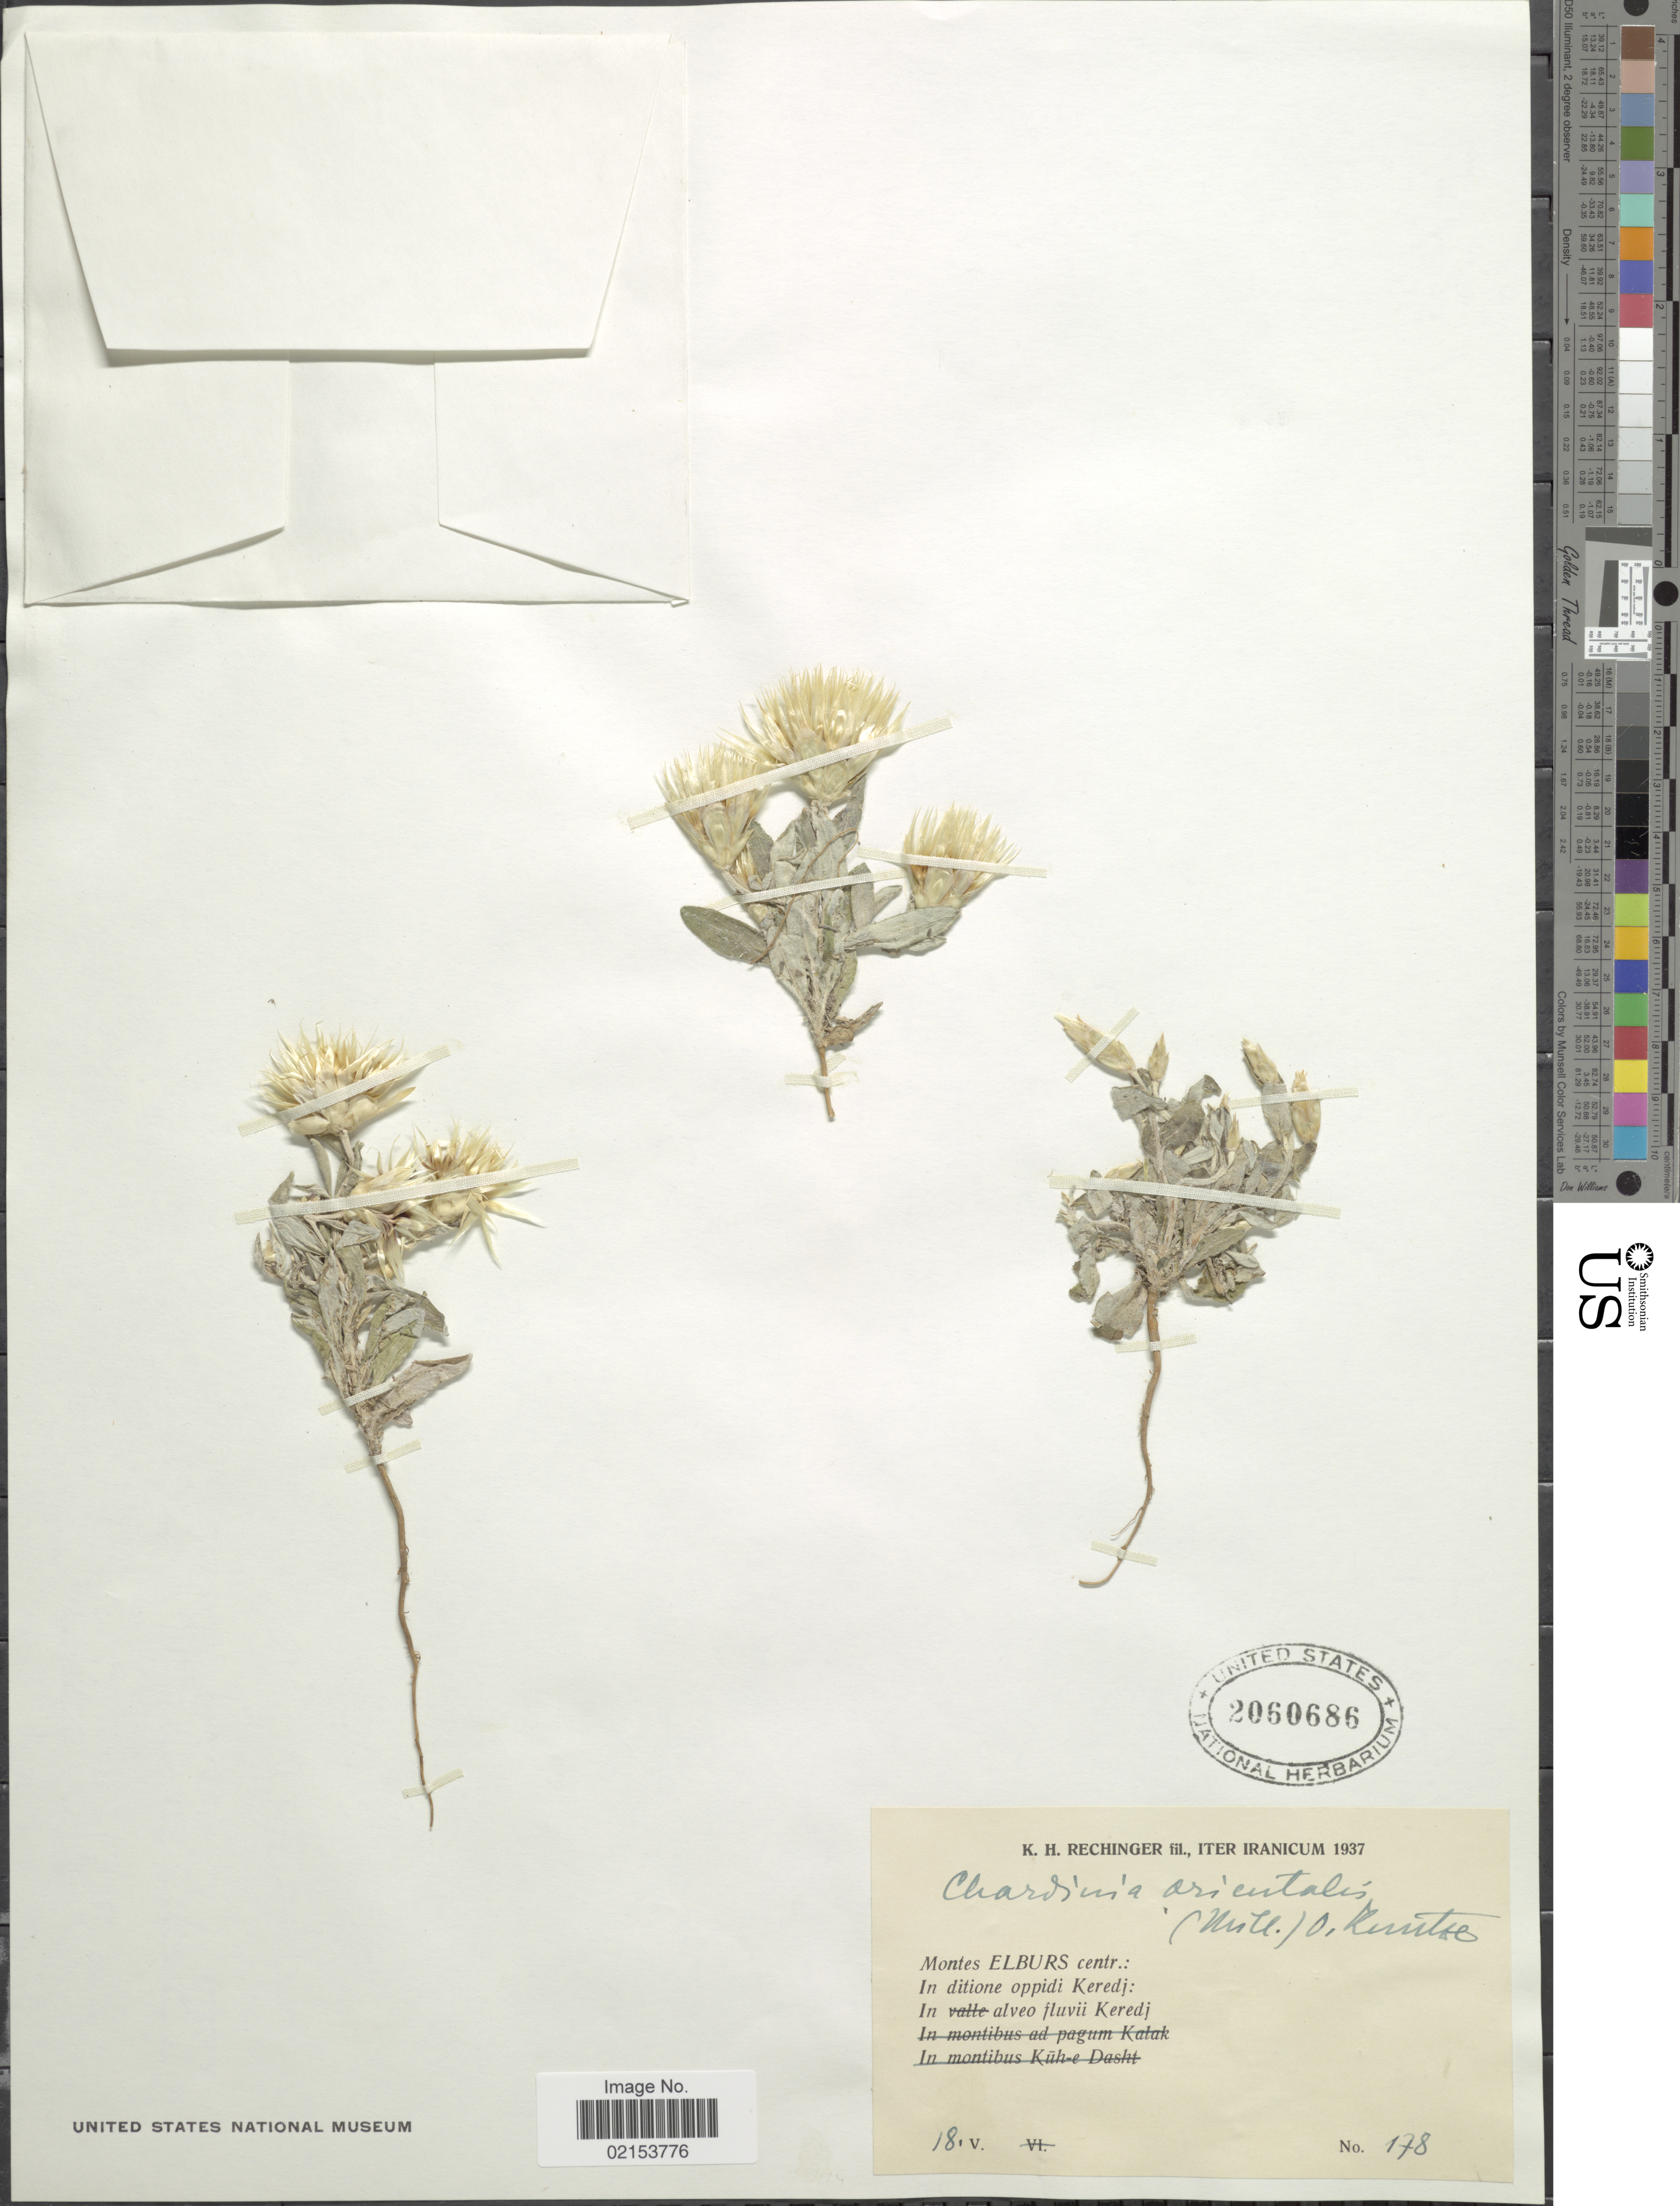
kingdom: Plantae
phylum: Tracheophyta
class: Magnoliopsida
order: Asterales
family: Asteraceae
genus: Chardinia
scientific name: Chardinia orientalis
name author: (L.) Kuntze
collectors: K. H. Rechinger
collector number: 178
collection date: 1937-05-18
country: Iran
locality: Iranicum. Elburs centr. In ditione oppidi keredj. In valeo fluvii Keredj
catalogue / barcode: US 2060686